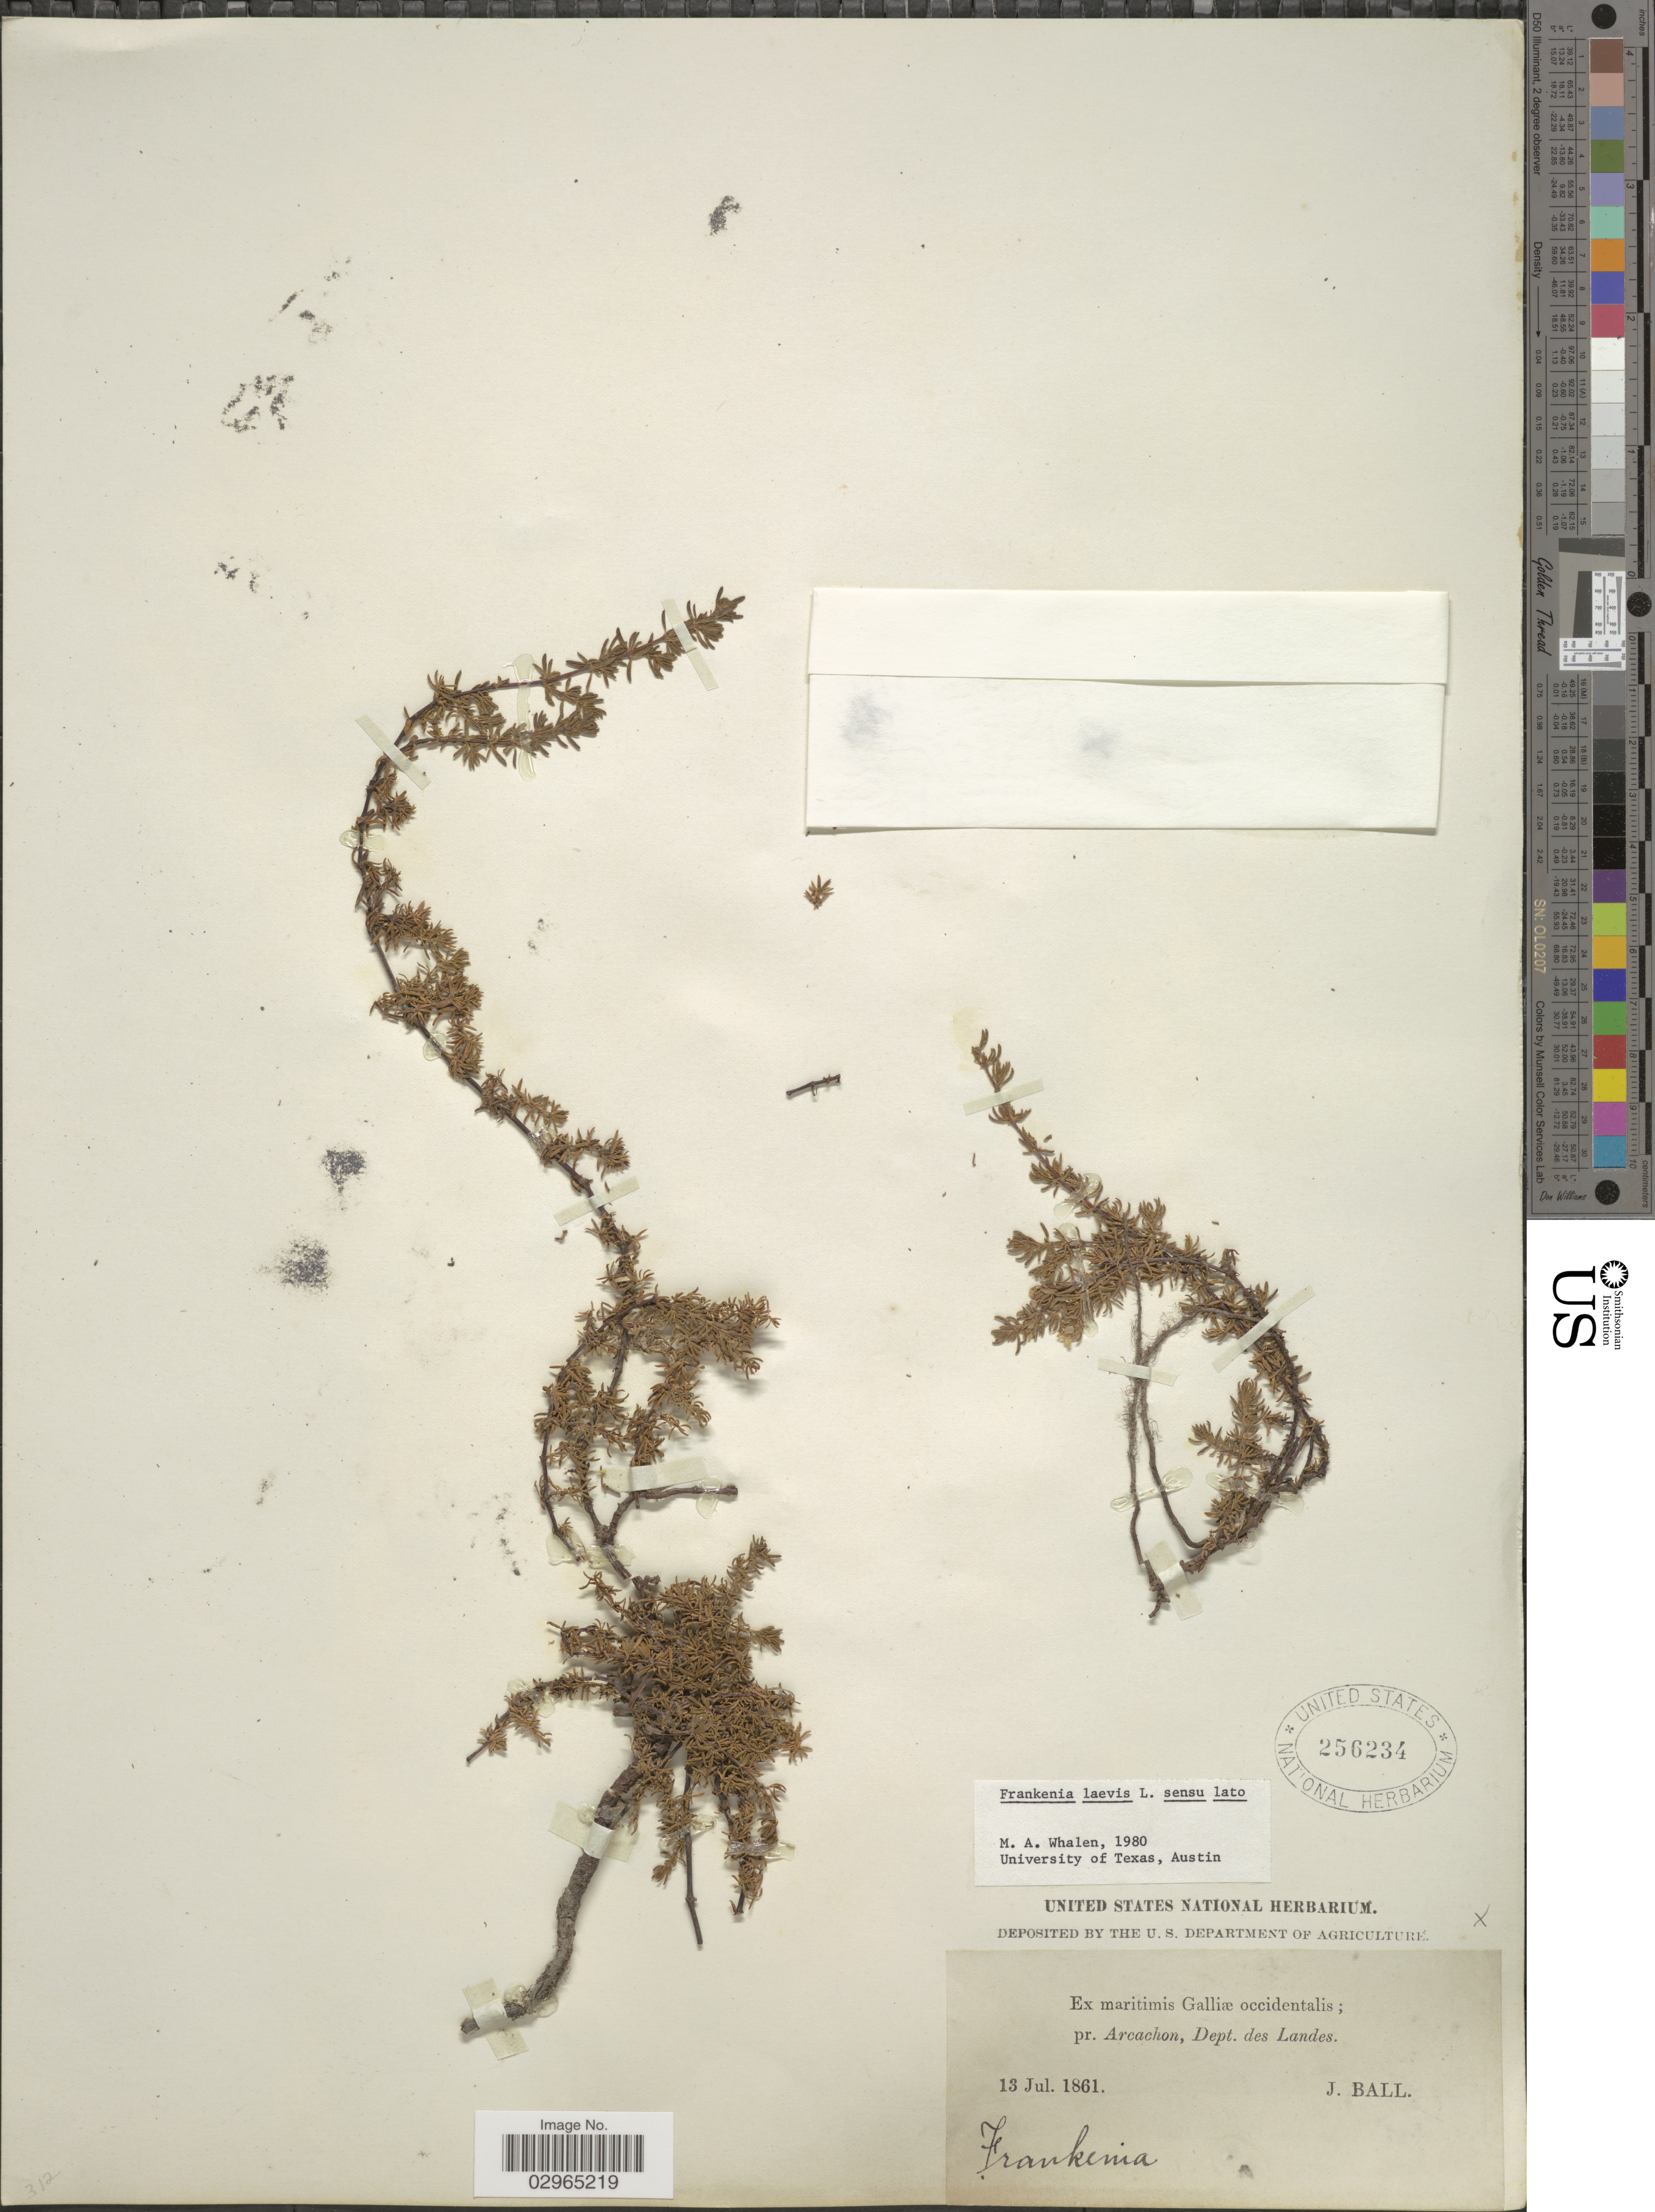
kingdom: Plantae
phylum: Tracheophyta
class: Magnoliopsida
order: Caryophyllales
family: Frankeniaceae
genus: Frankenia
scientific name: Frankenia laevis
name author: L.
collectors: J. Ball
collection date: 1861-07-13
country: France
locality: Ex maritimis Galliæ occidentalis; Pr. Arcachon, Dept. des Landes.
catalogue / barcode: US 256234